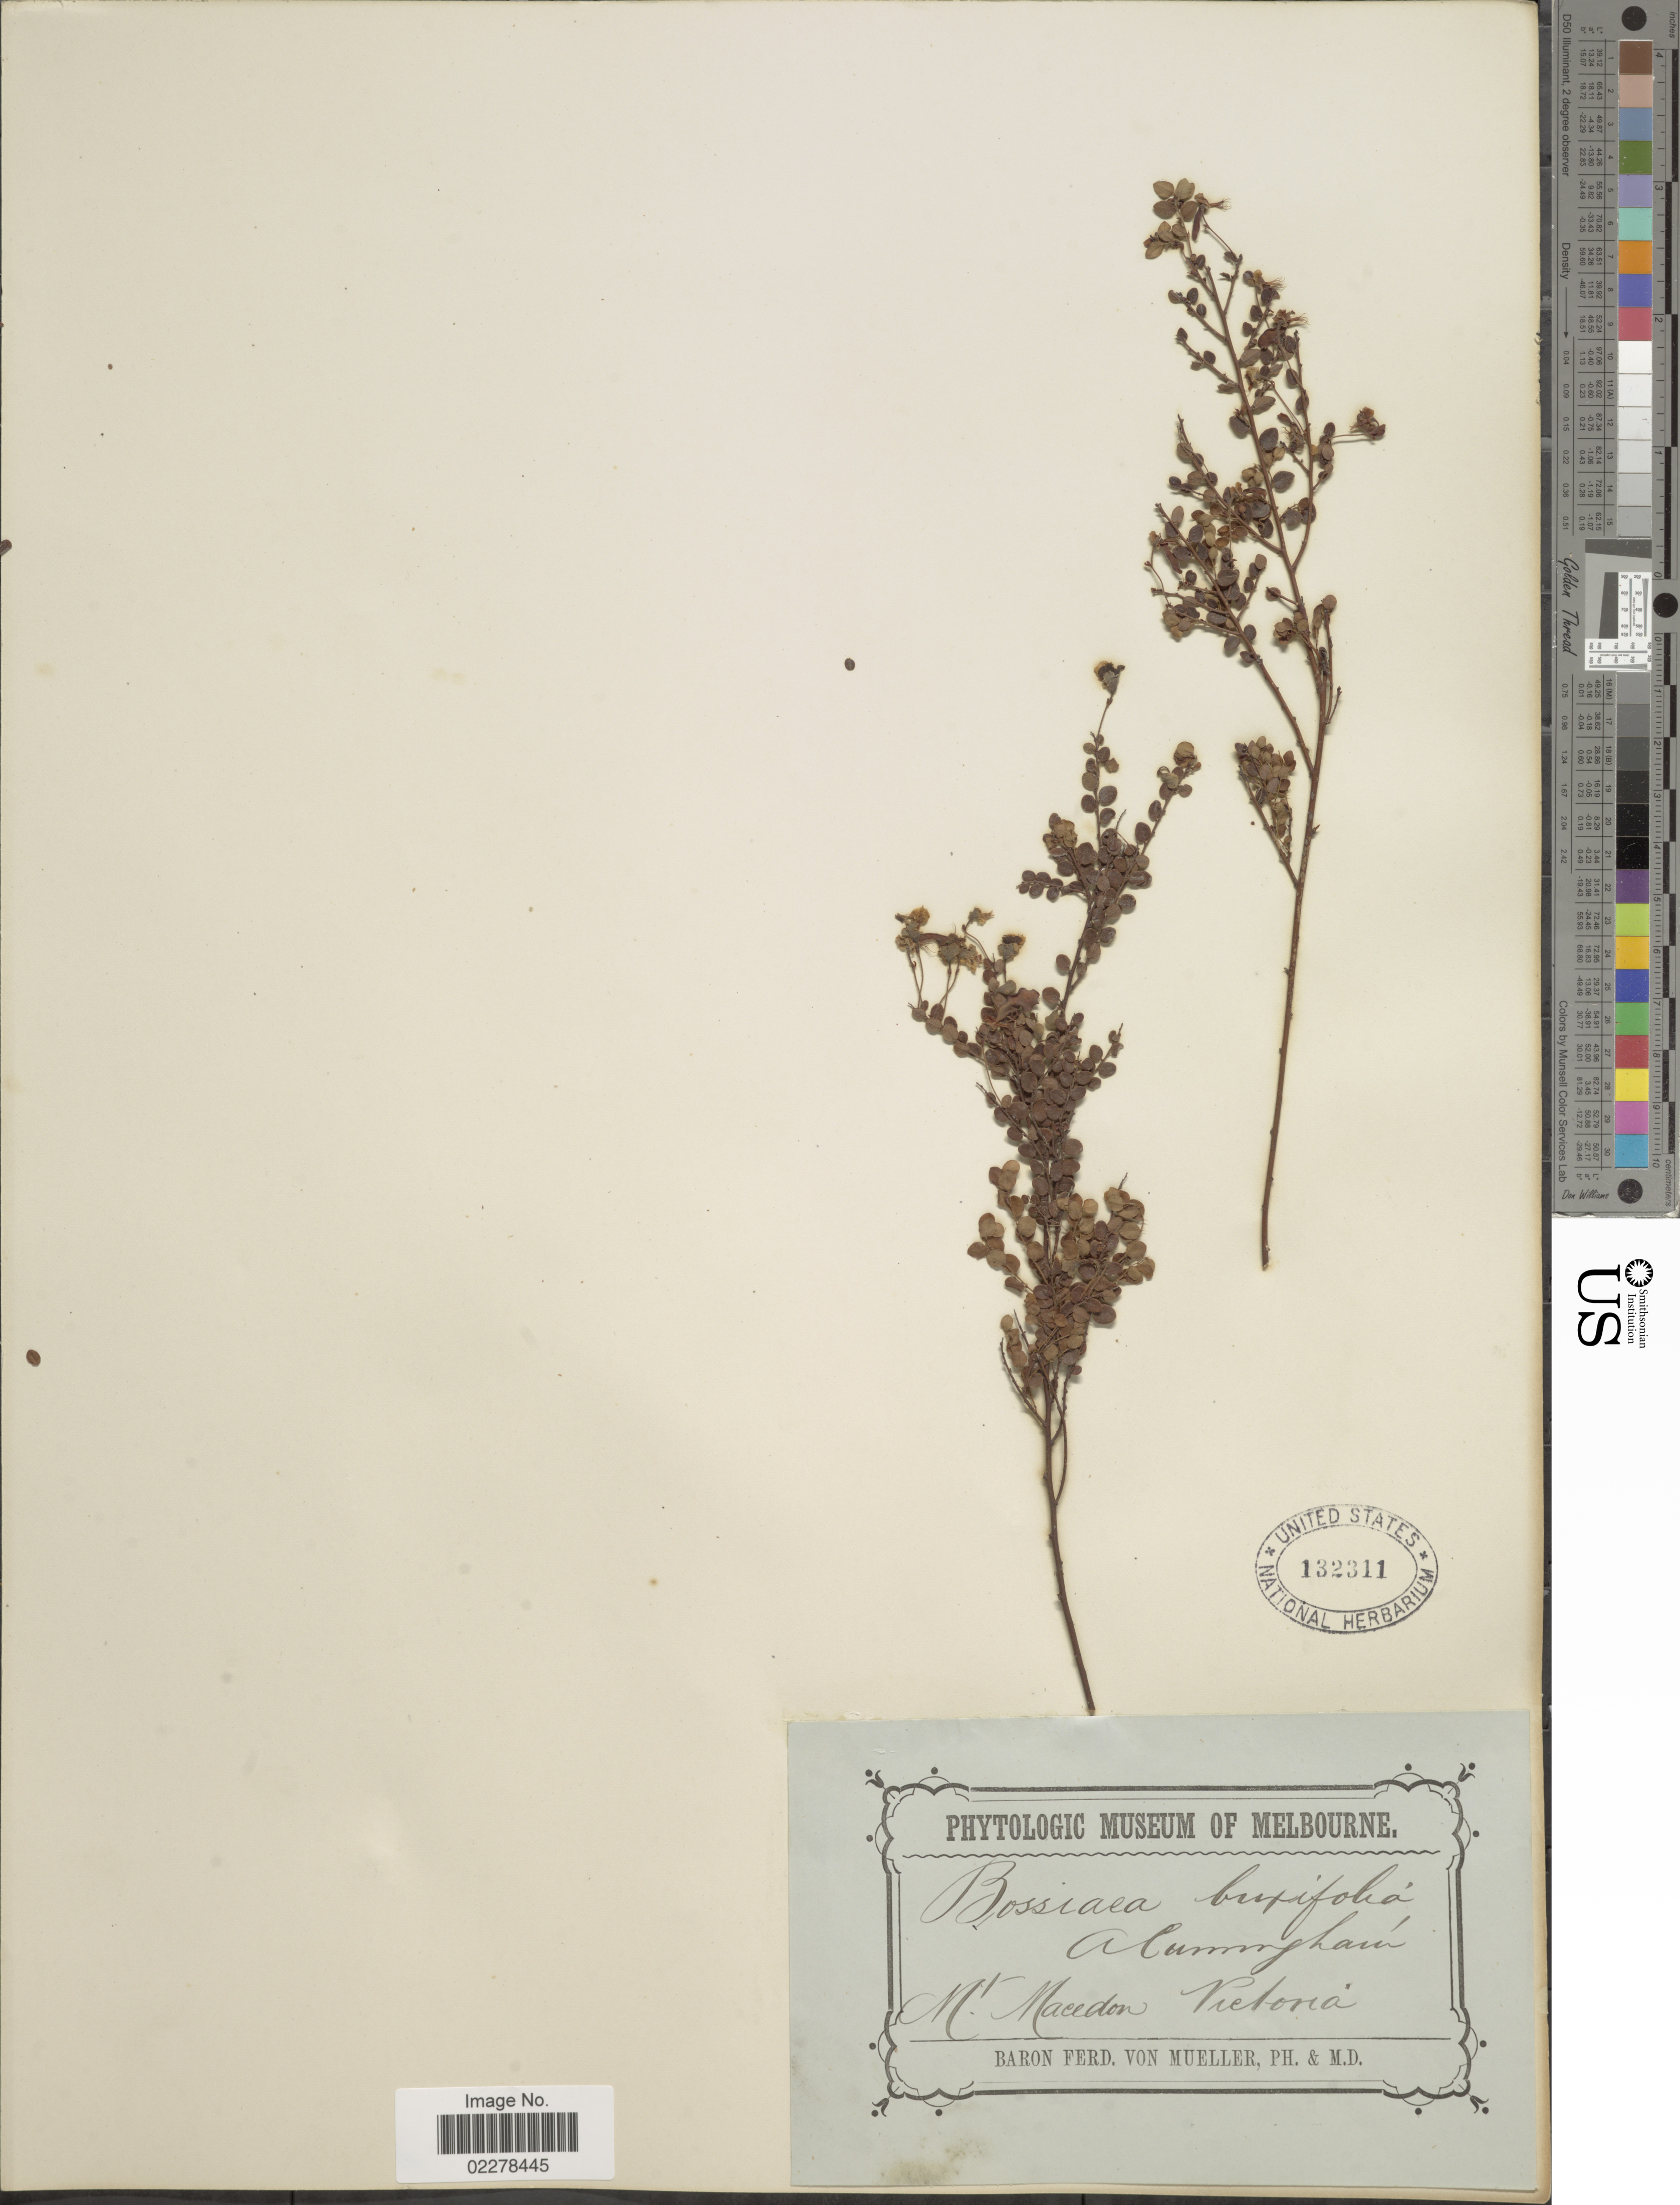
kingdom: Plantae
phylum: Tracheophyta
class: Magnoliopsida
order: Fabales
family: Fabaceae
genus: Bossiaea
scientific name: Bossiaea buxifolia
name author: A. Cunn.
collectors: F. von Mueller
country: Australia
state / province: Victoria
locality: Mt. Macedon. Victoria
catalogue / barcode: US 132311